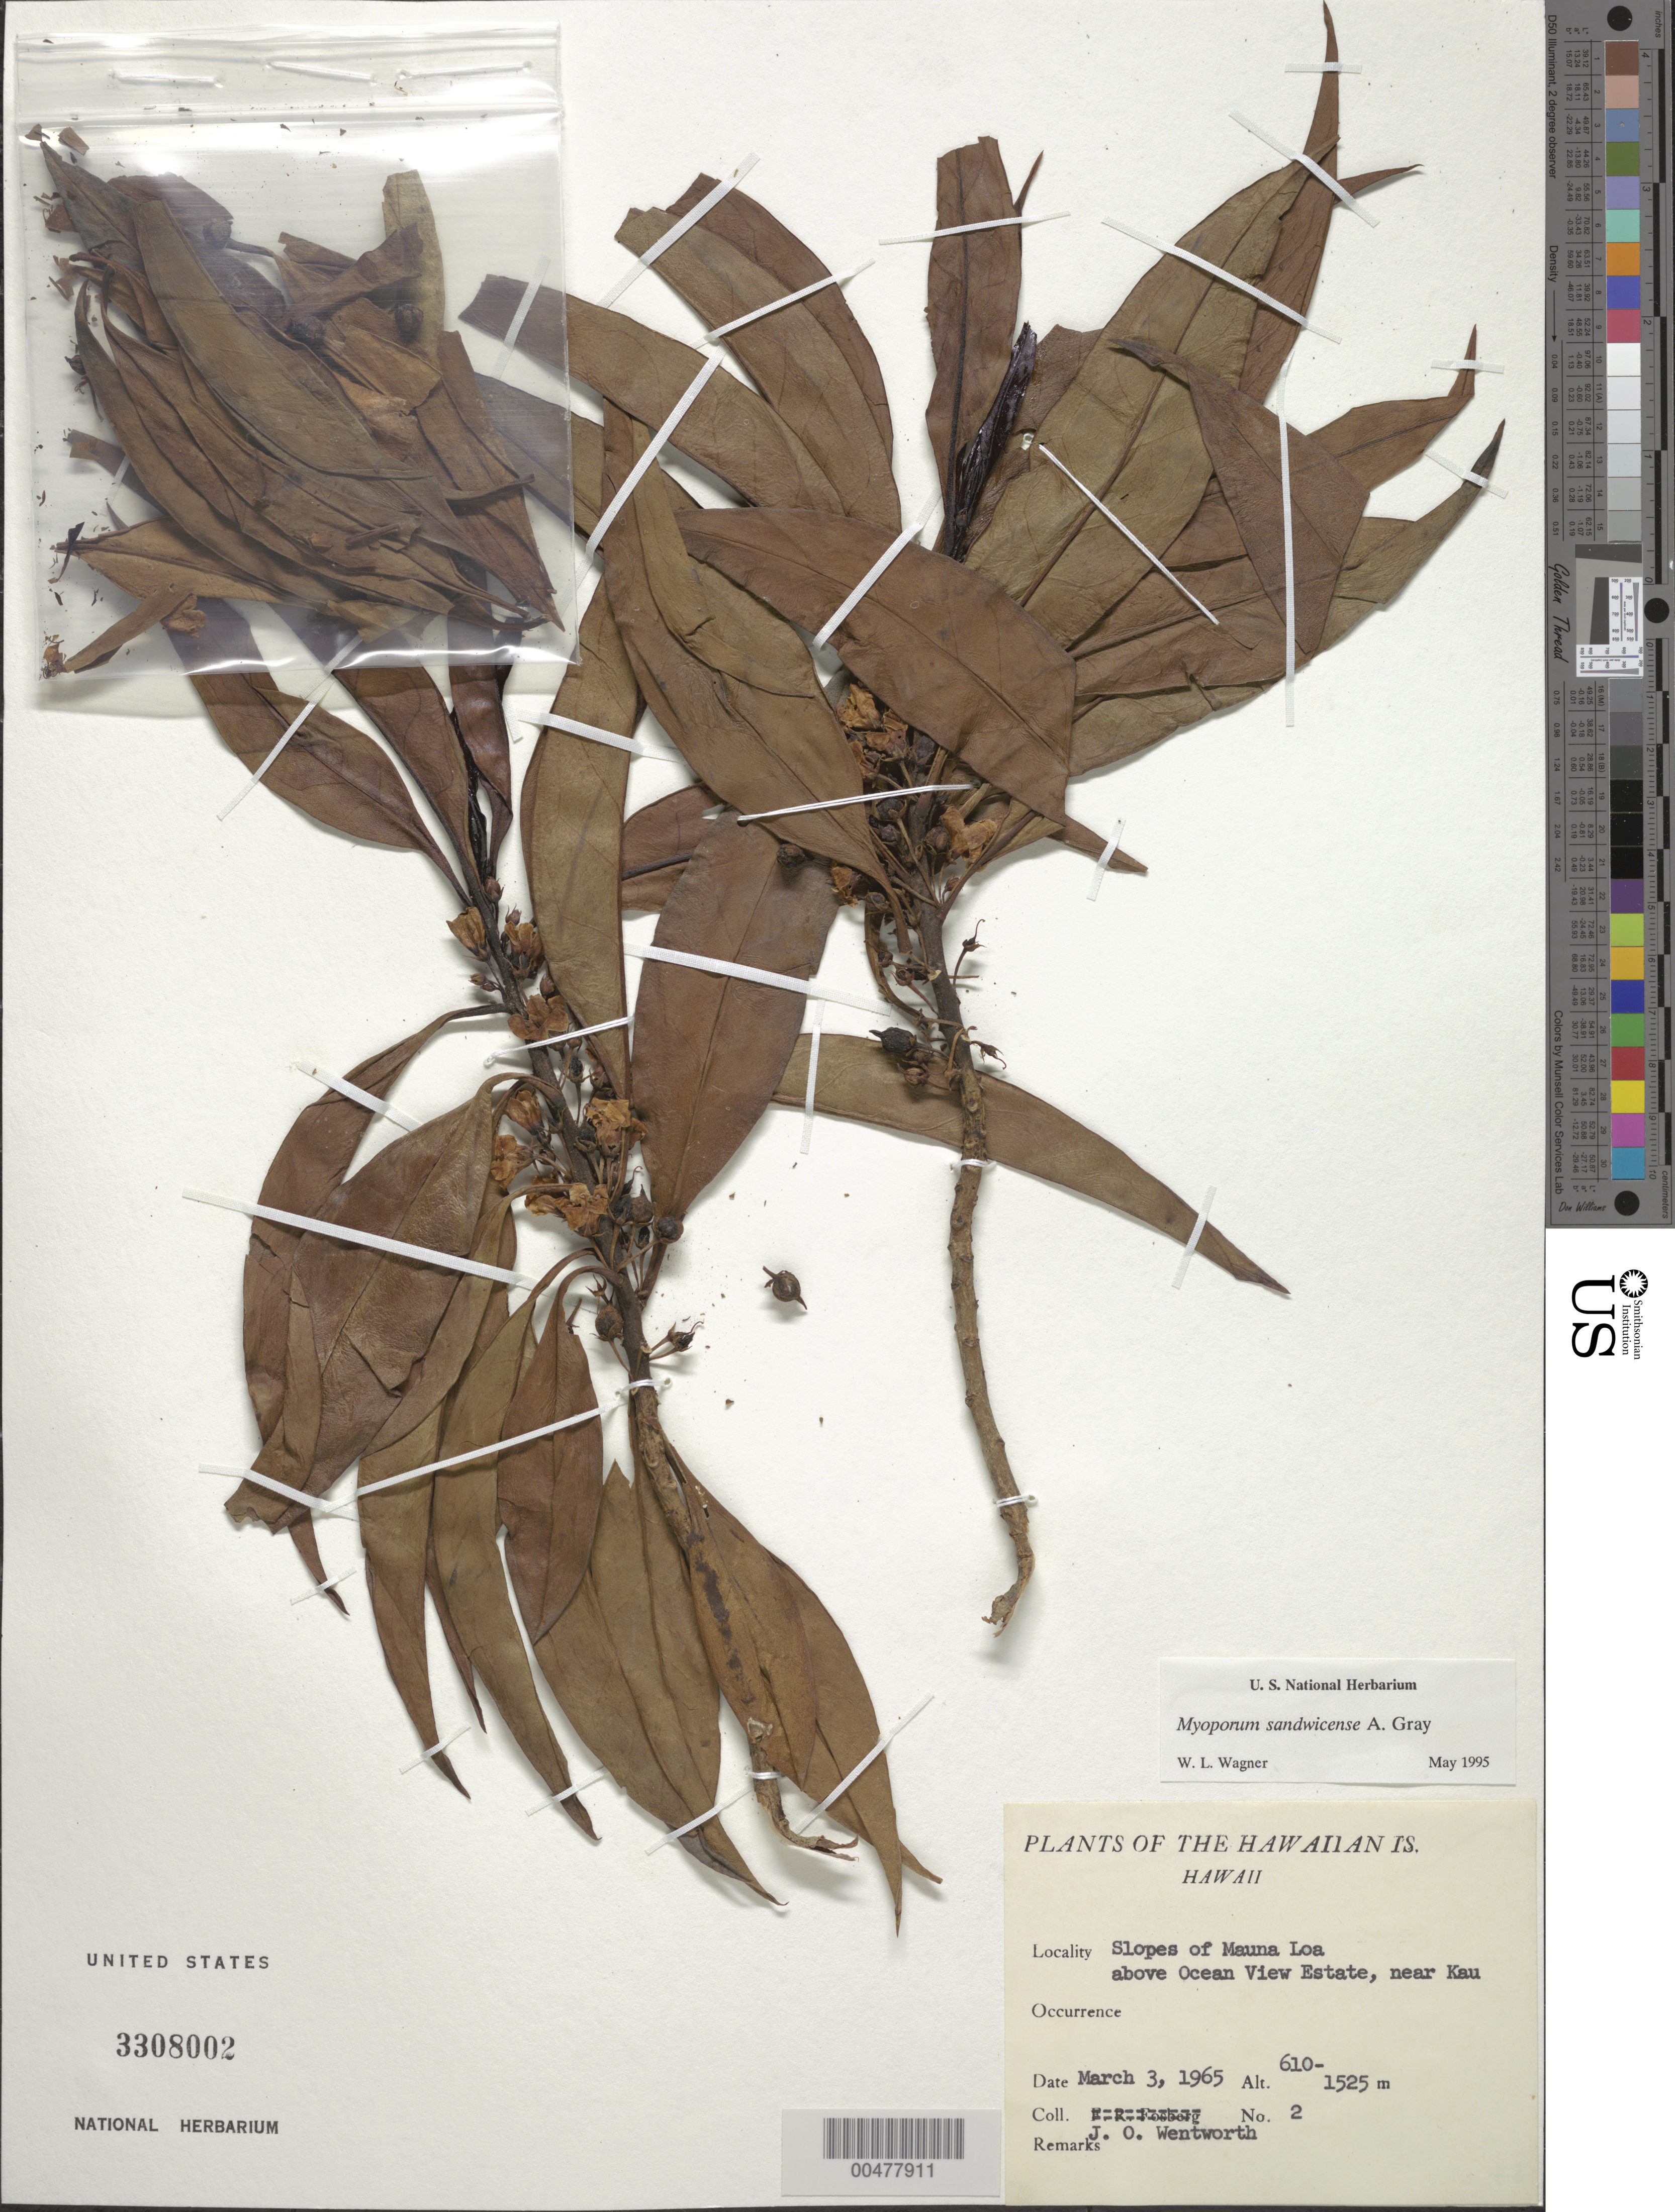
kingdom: Plantae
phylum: Tracheophyta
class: Magnoliopsida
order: Lamiales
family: Scrophulariaceae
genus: Myoporum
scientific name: Myoporum sandwicense subsp. sandwicense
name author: A. Gray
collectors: J. Wentworth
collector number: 2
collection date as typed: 3 Mar 1965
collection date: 1965-03-03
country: United States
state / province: Hawaii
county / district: Hawaii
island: Hawaii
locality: Slopes of Mauna Loa, above Ocean View Estate, near Kau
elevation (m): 610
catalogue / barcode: US 3308002